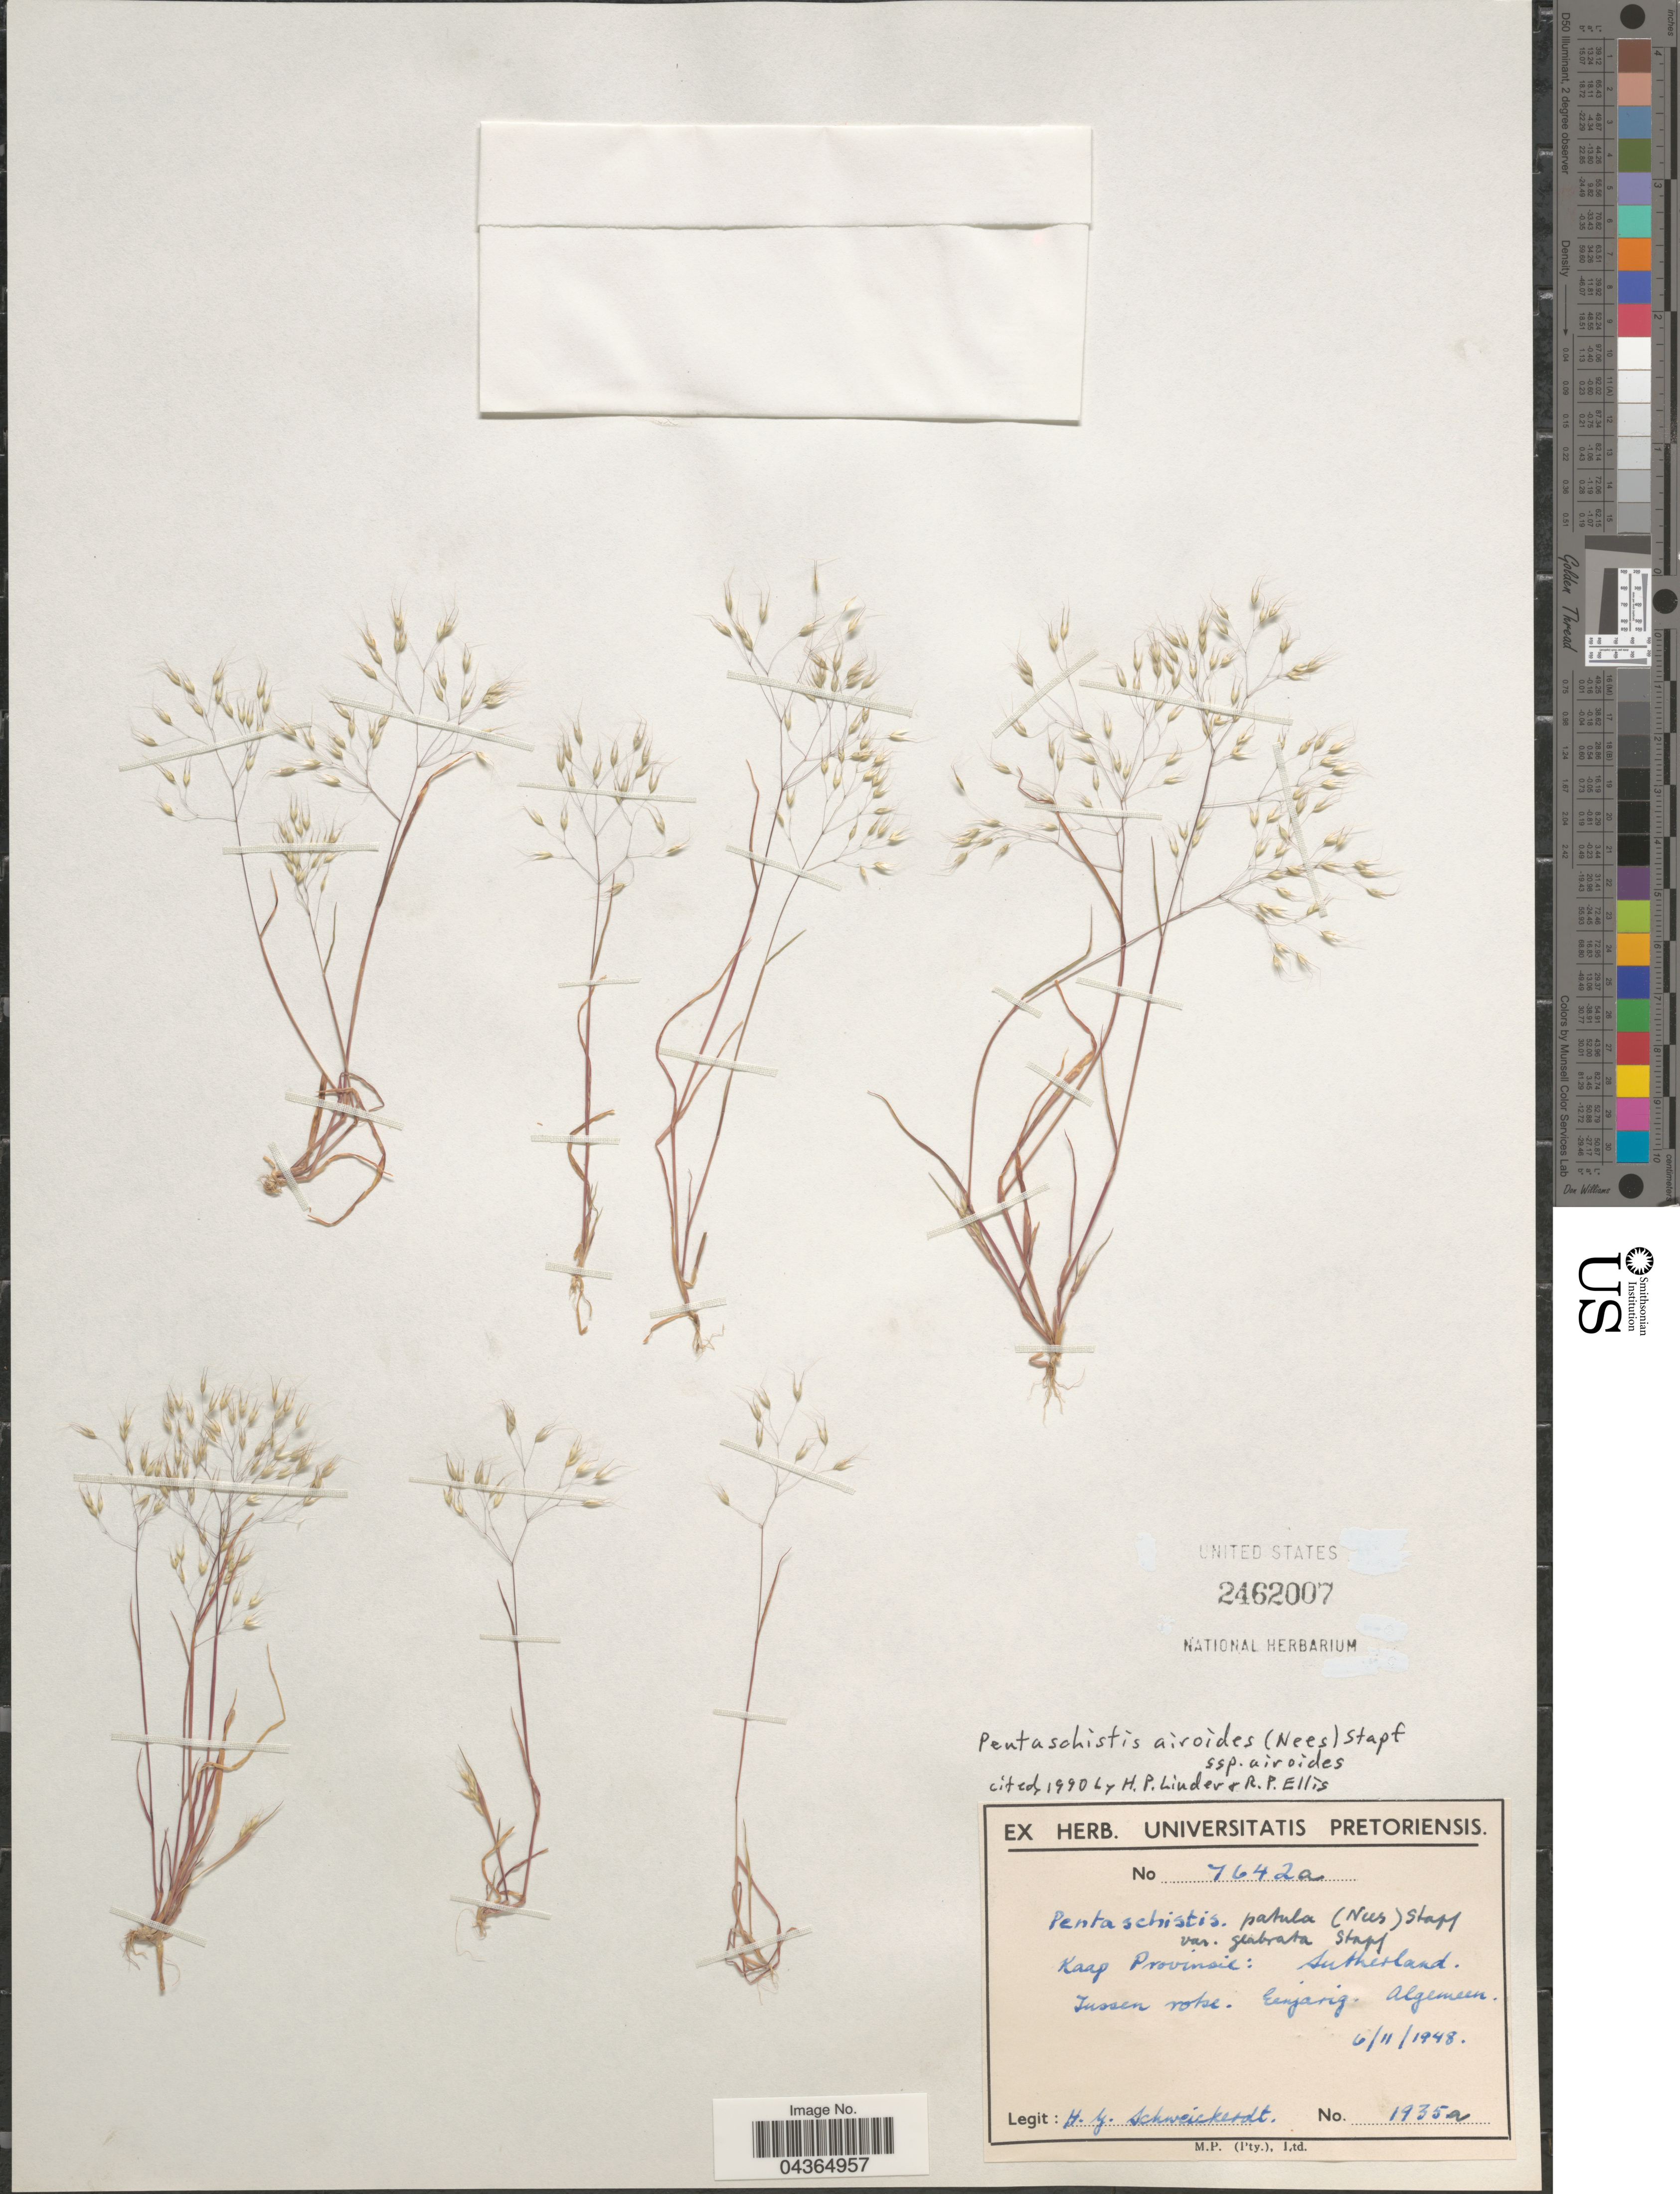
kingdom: Plantae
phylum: Tracheophyta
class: Liliopsida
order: Poales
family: Poaceae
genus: Pentameris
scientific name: Pentameris airoides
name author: Nees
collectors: H. Schweickerdt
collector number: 1935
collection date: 1948-11-06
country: South Africa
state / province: Northern Cape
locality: Kaap Province: Sutherland.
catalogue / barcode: US 2462007